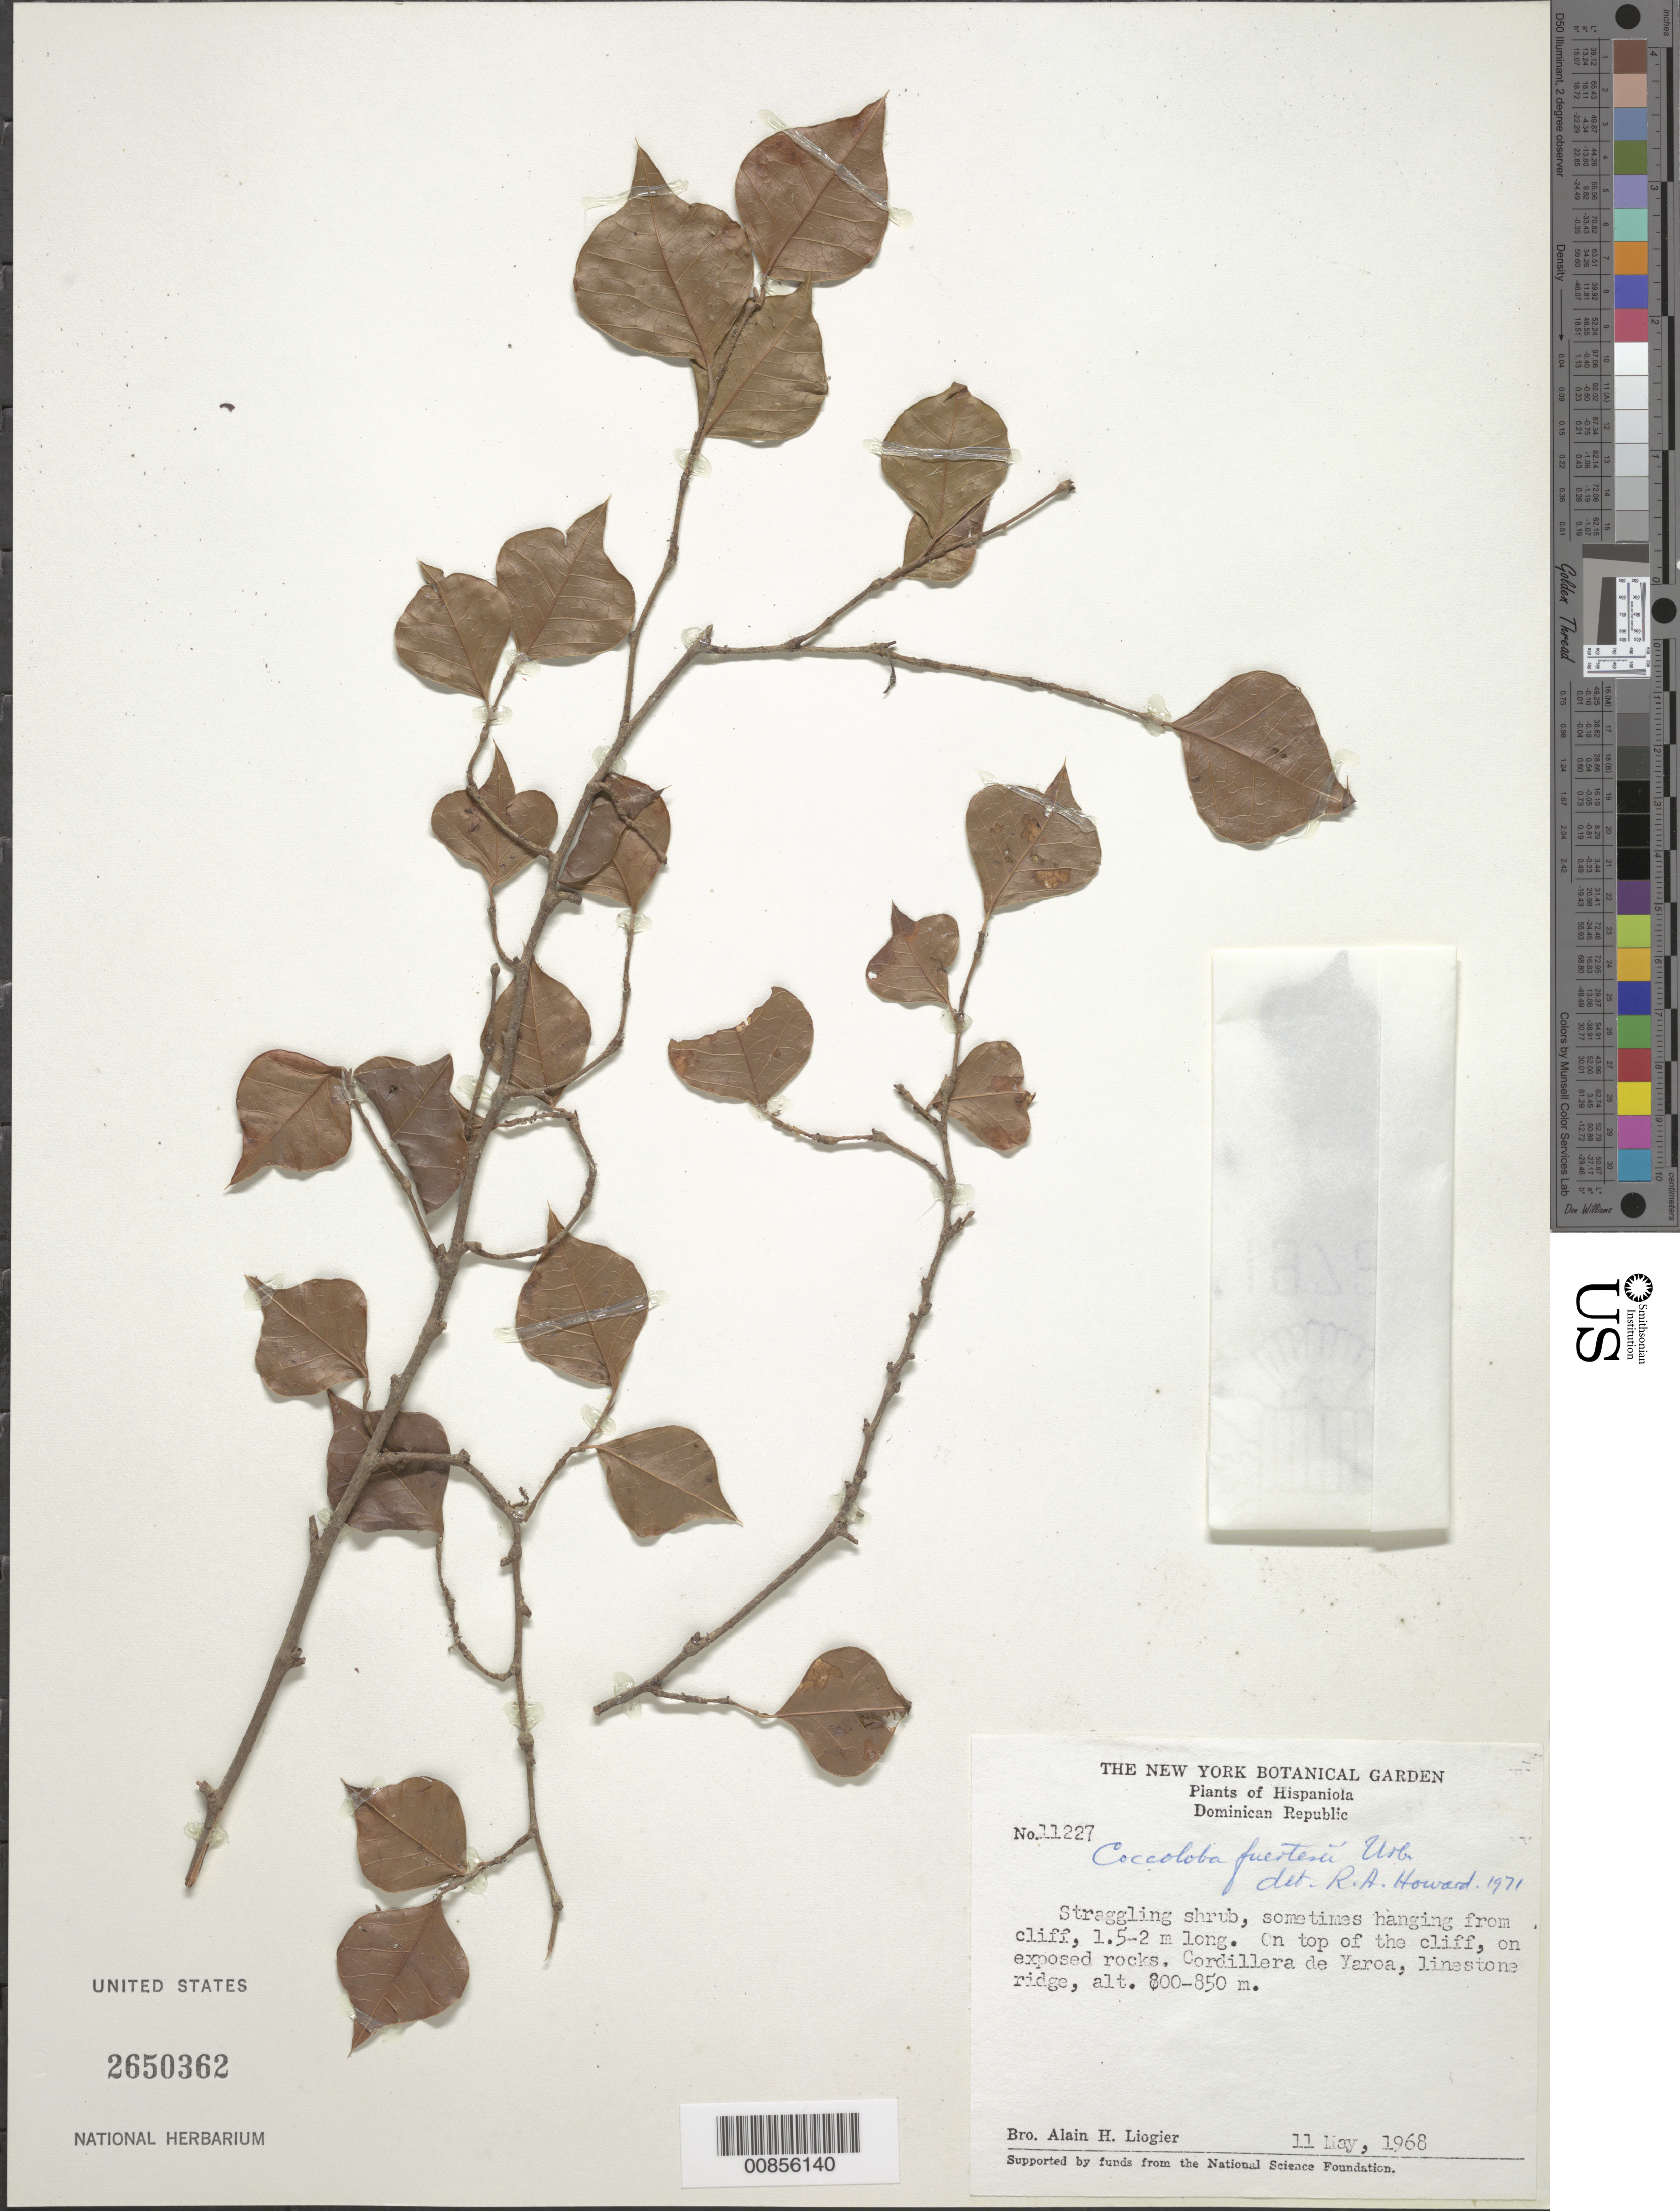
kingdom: Plantae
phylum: Tracheophyta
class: Magnoliopsida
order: Caryophyllales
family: Polygonaceae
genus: Coccoloba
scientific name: Coccoloba fuertesii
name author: Urb.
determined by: Howard, R. A.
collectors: A. H. Liogier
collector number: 11227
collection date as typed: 11 May 1968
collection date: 1968-05-11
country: Dominican Republic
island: Hispaniola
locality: Cordillera de Yaroa.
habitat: Limestone ridge.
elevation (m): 800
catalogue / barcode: US 2650362